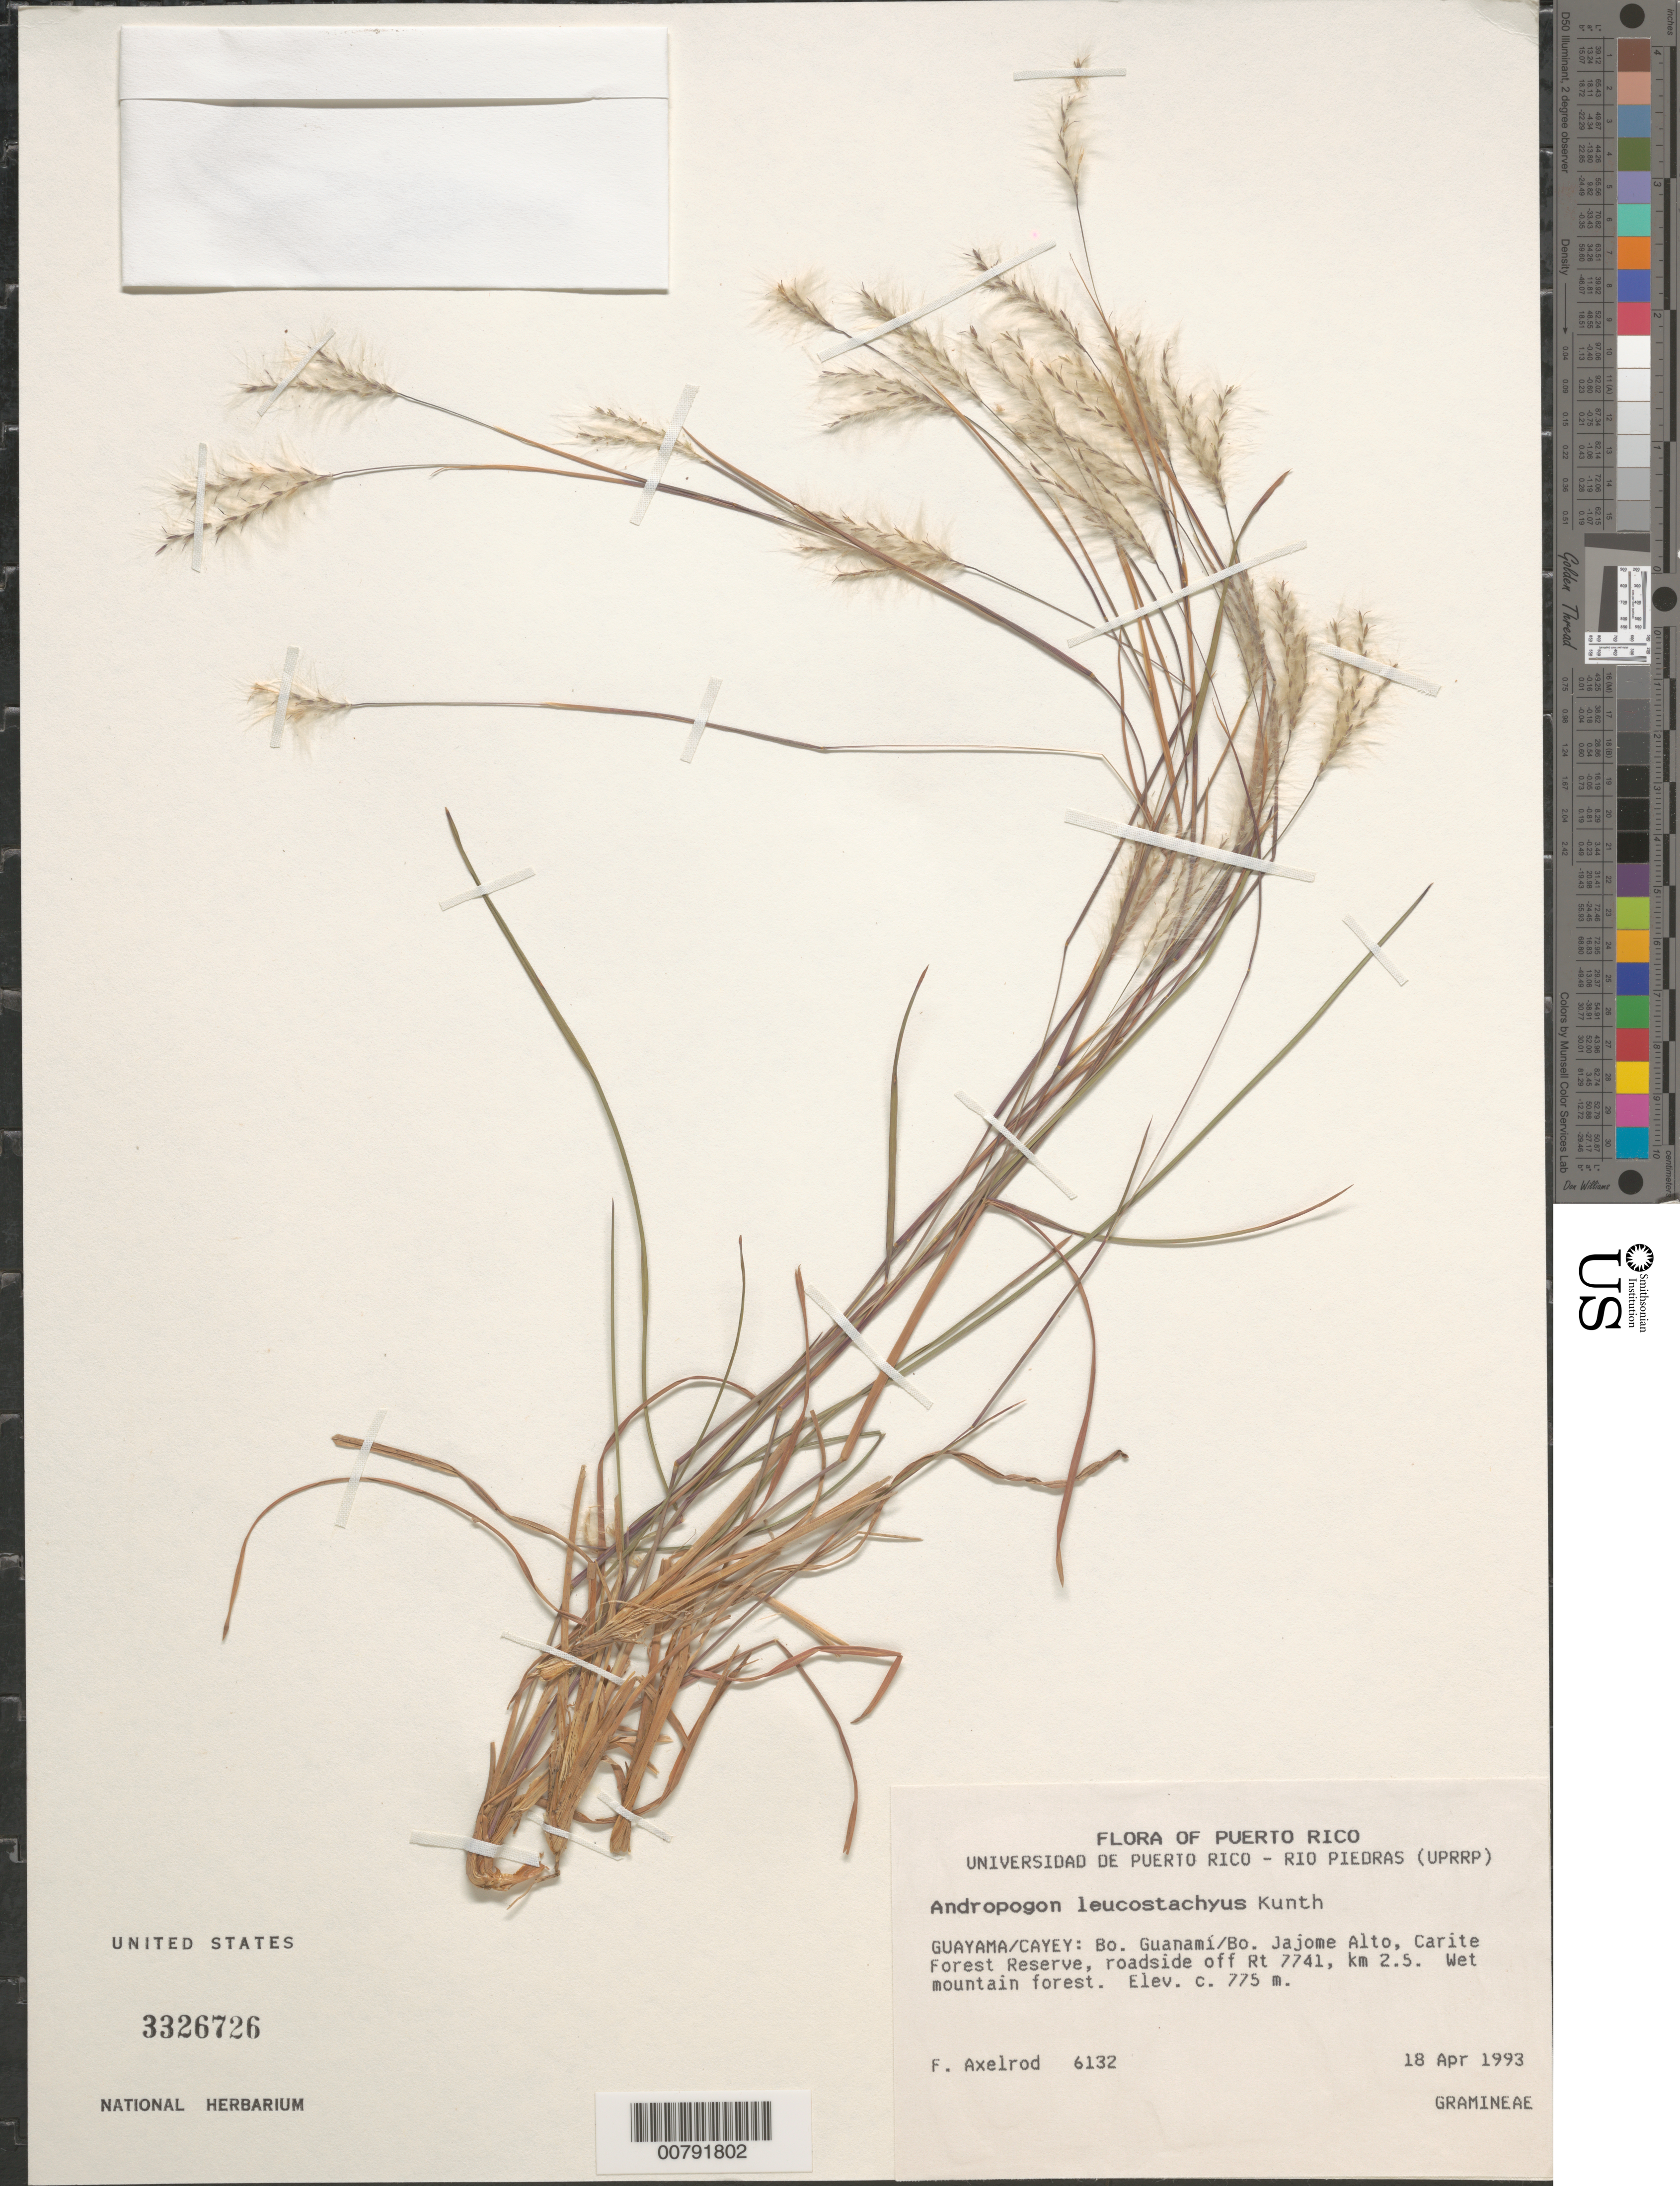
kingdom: Plantae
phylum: Tracheophyta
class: Liliopsida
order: Poales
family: Poaceae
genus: Andropogon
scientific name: Andropogon leucostachyus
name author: Kunth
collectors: F. S. Axelrod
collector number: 6132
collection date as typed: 18 Apr 1993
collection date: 1993-04-18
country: Puerto Rico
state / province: Guayama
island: Puerto Rico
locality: Guayama/Cayey, Bo. Guaniami/Bo. Jajome Alto, Carite Forest Reserve, off Rt. 7741, km 2.5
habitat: Wet mountain forest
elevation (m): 775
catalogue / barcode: US 3326726